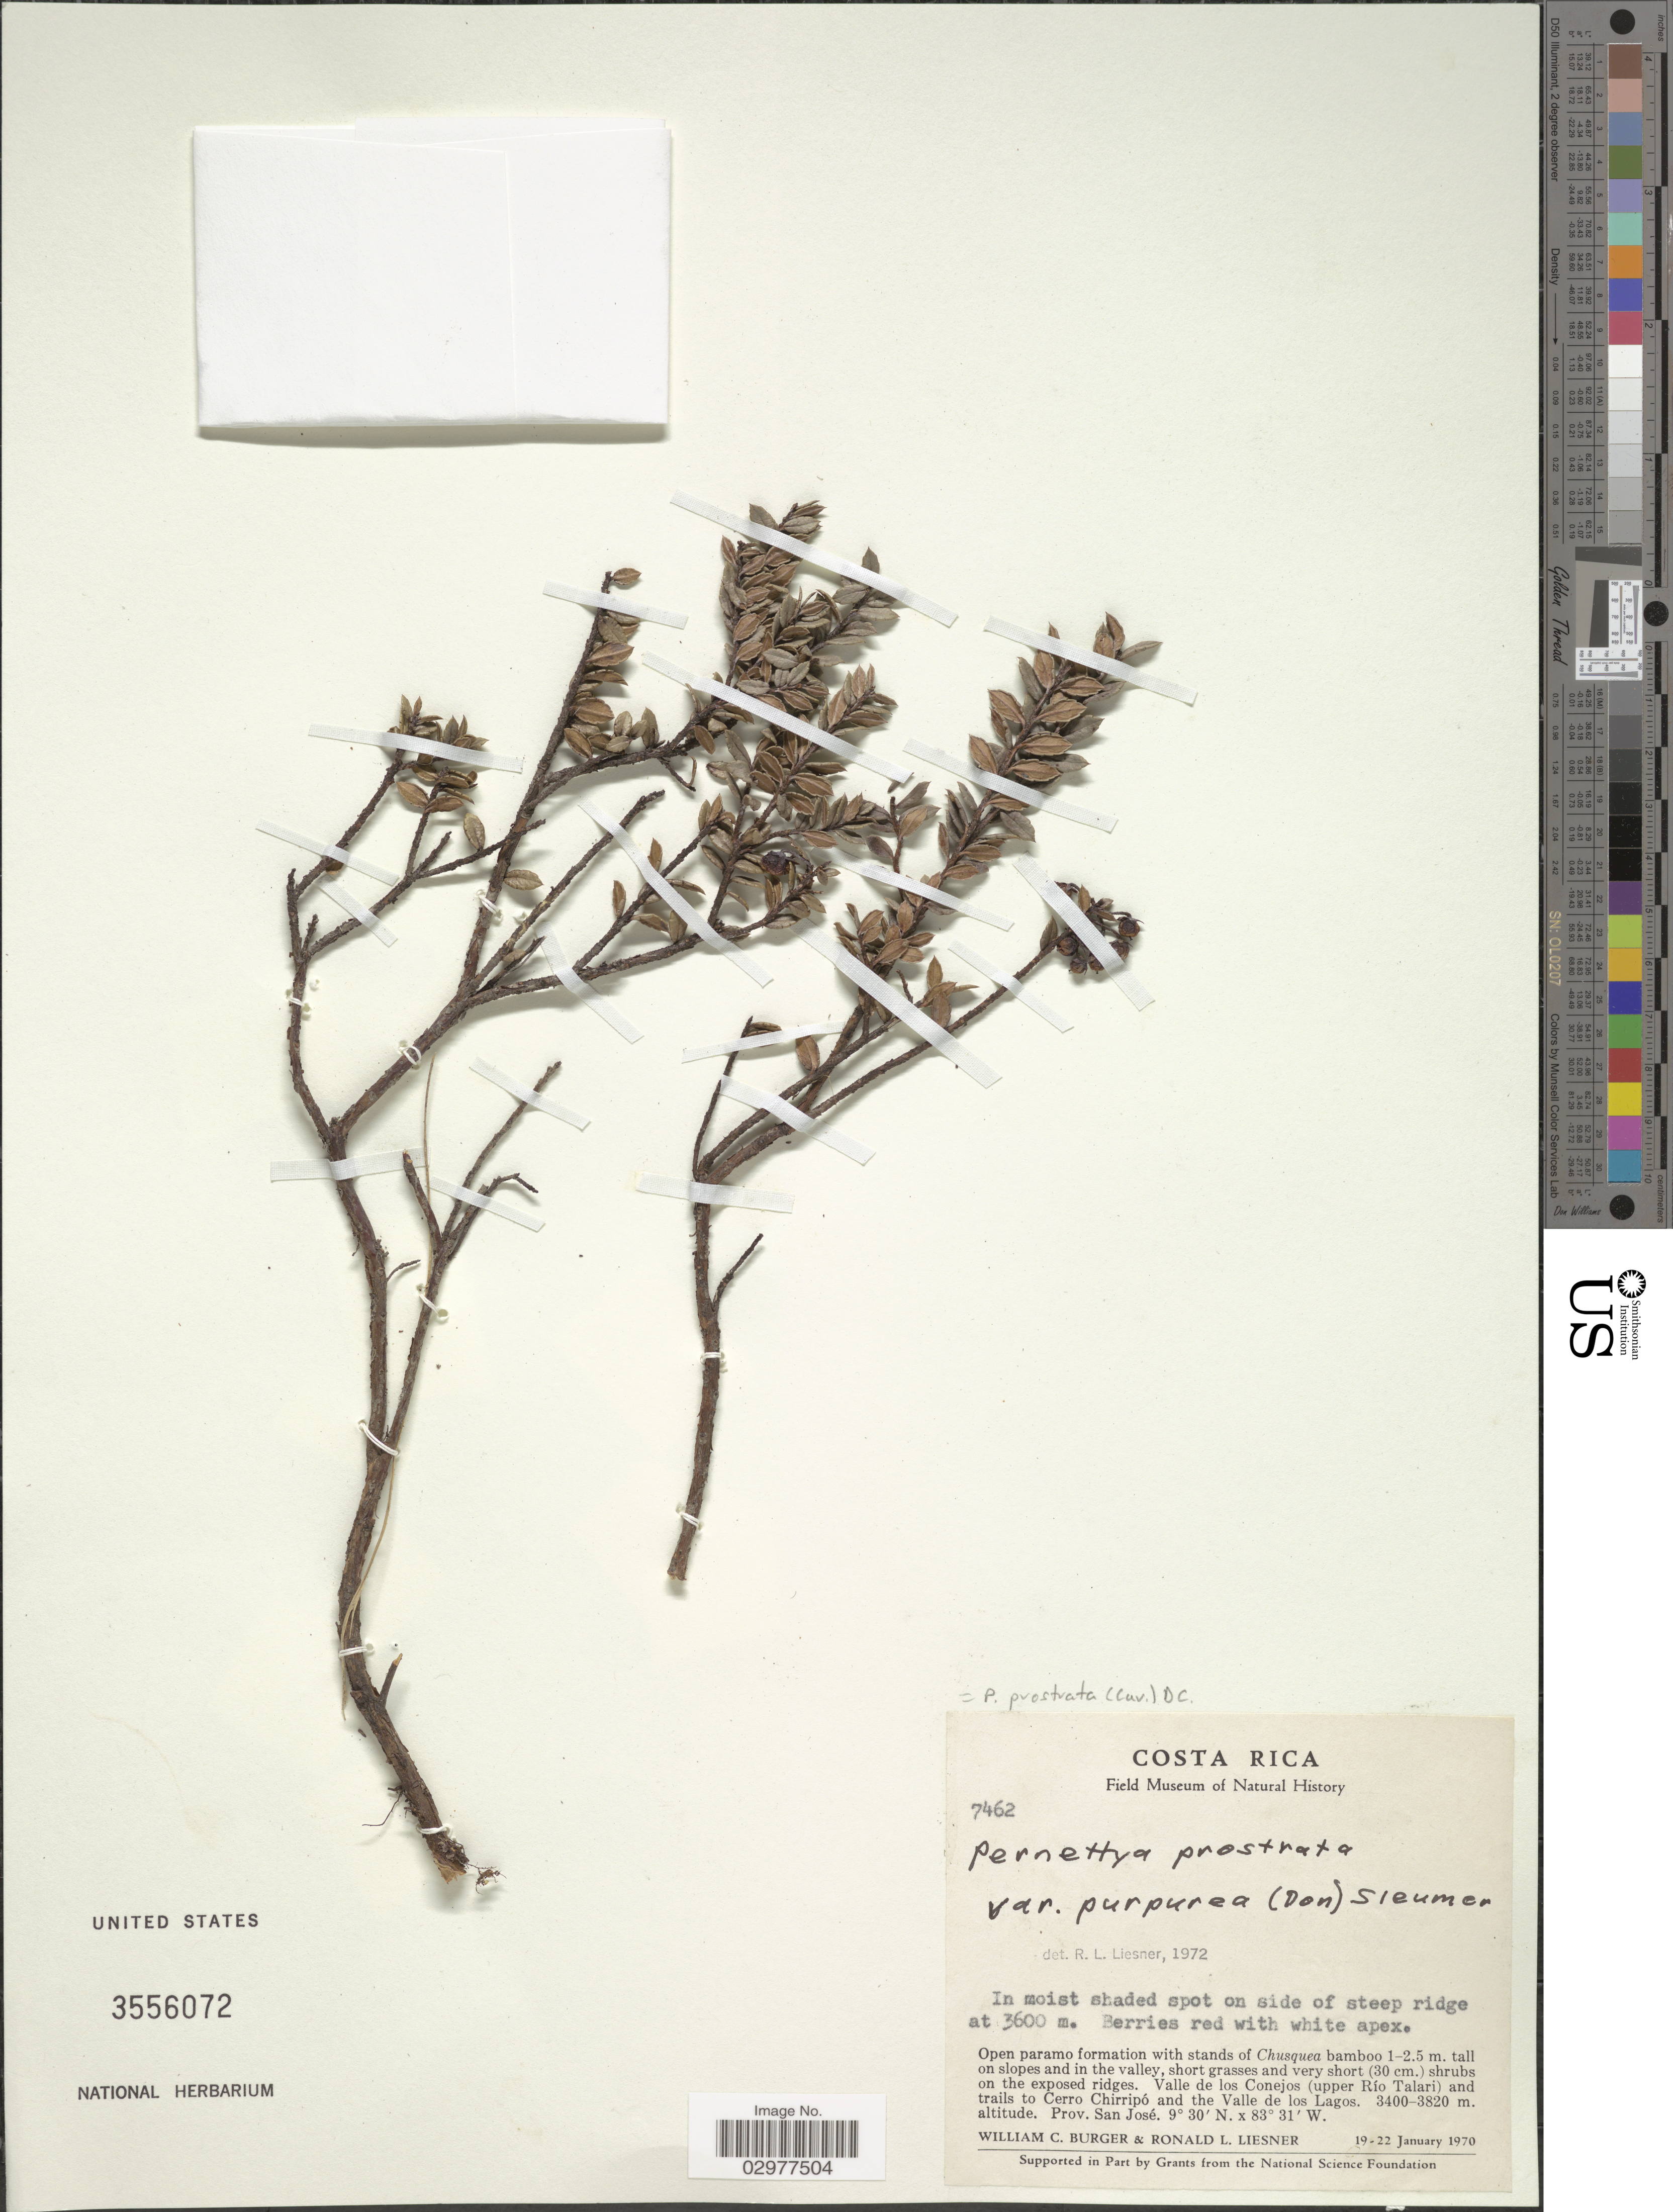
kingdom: Plantae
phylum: Tracheophyta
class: Magnoliopsida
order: Ericales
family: Ericaceae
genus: Pernettya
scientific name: Pernettya prostrata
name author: (Cav.) DC.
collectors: W. Burger & R. L. Liesner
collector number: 7462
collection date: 1970-01-19/1970-01-22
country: Costa Rica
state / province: San José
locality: Valle de los Conejos (upper Río Talari) and trails to Cerro Chirripó and the Valle de los Lagos.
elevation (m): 3400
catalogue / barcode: US 3556072